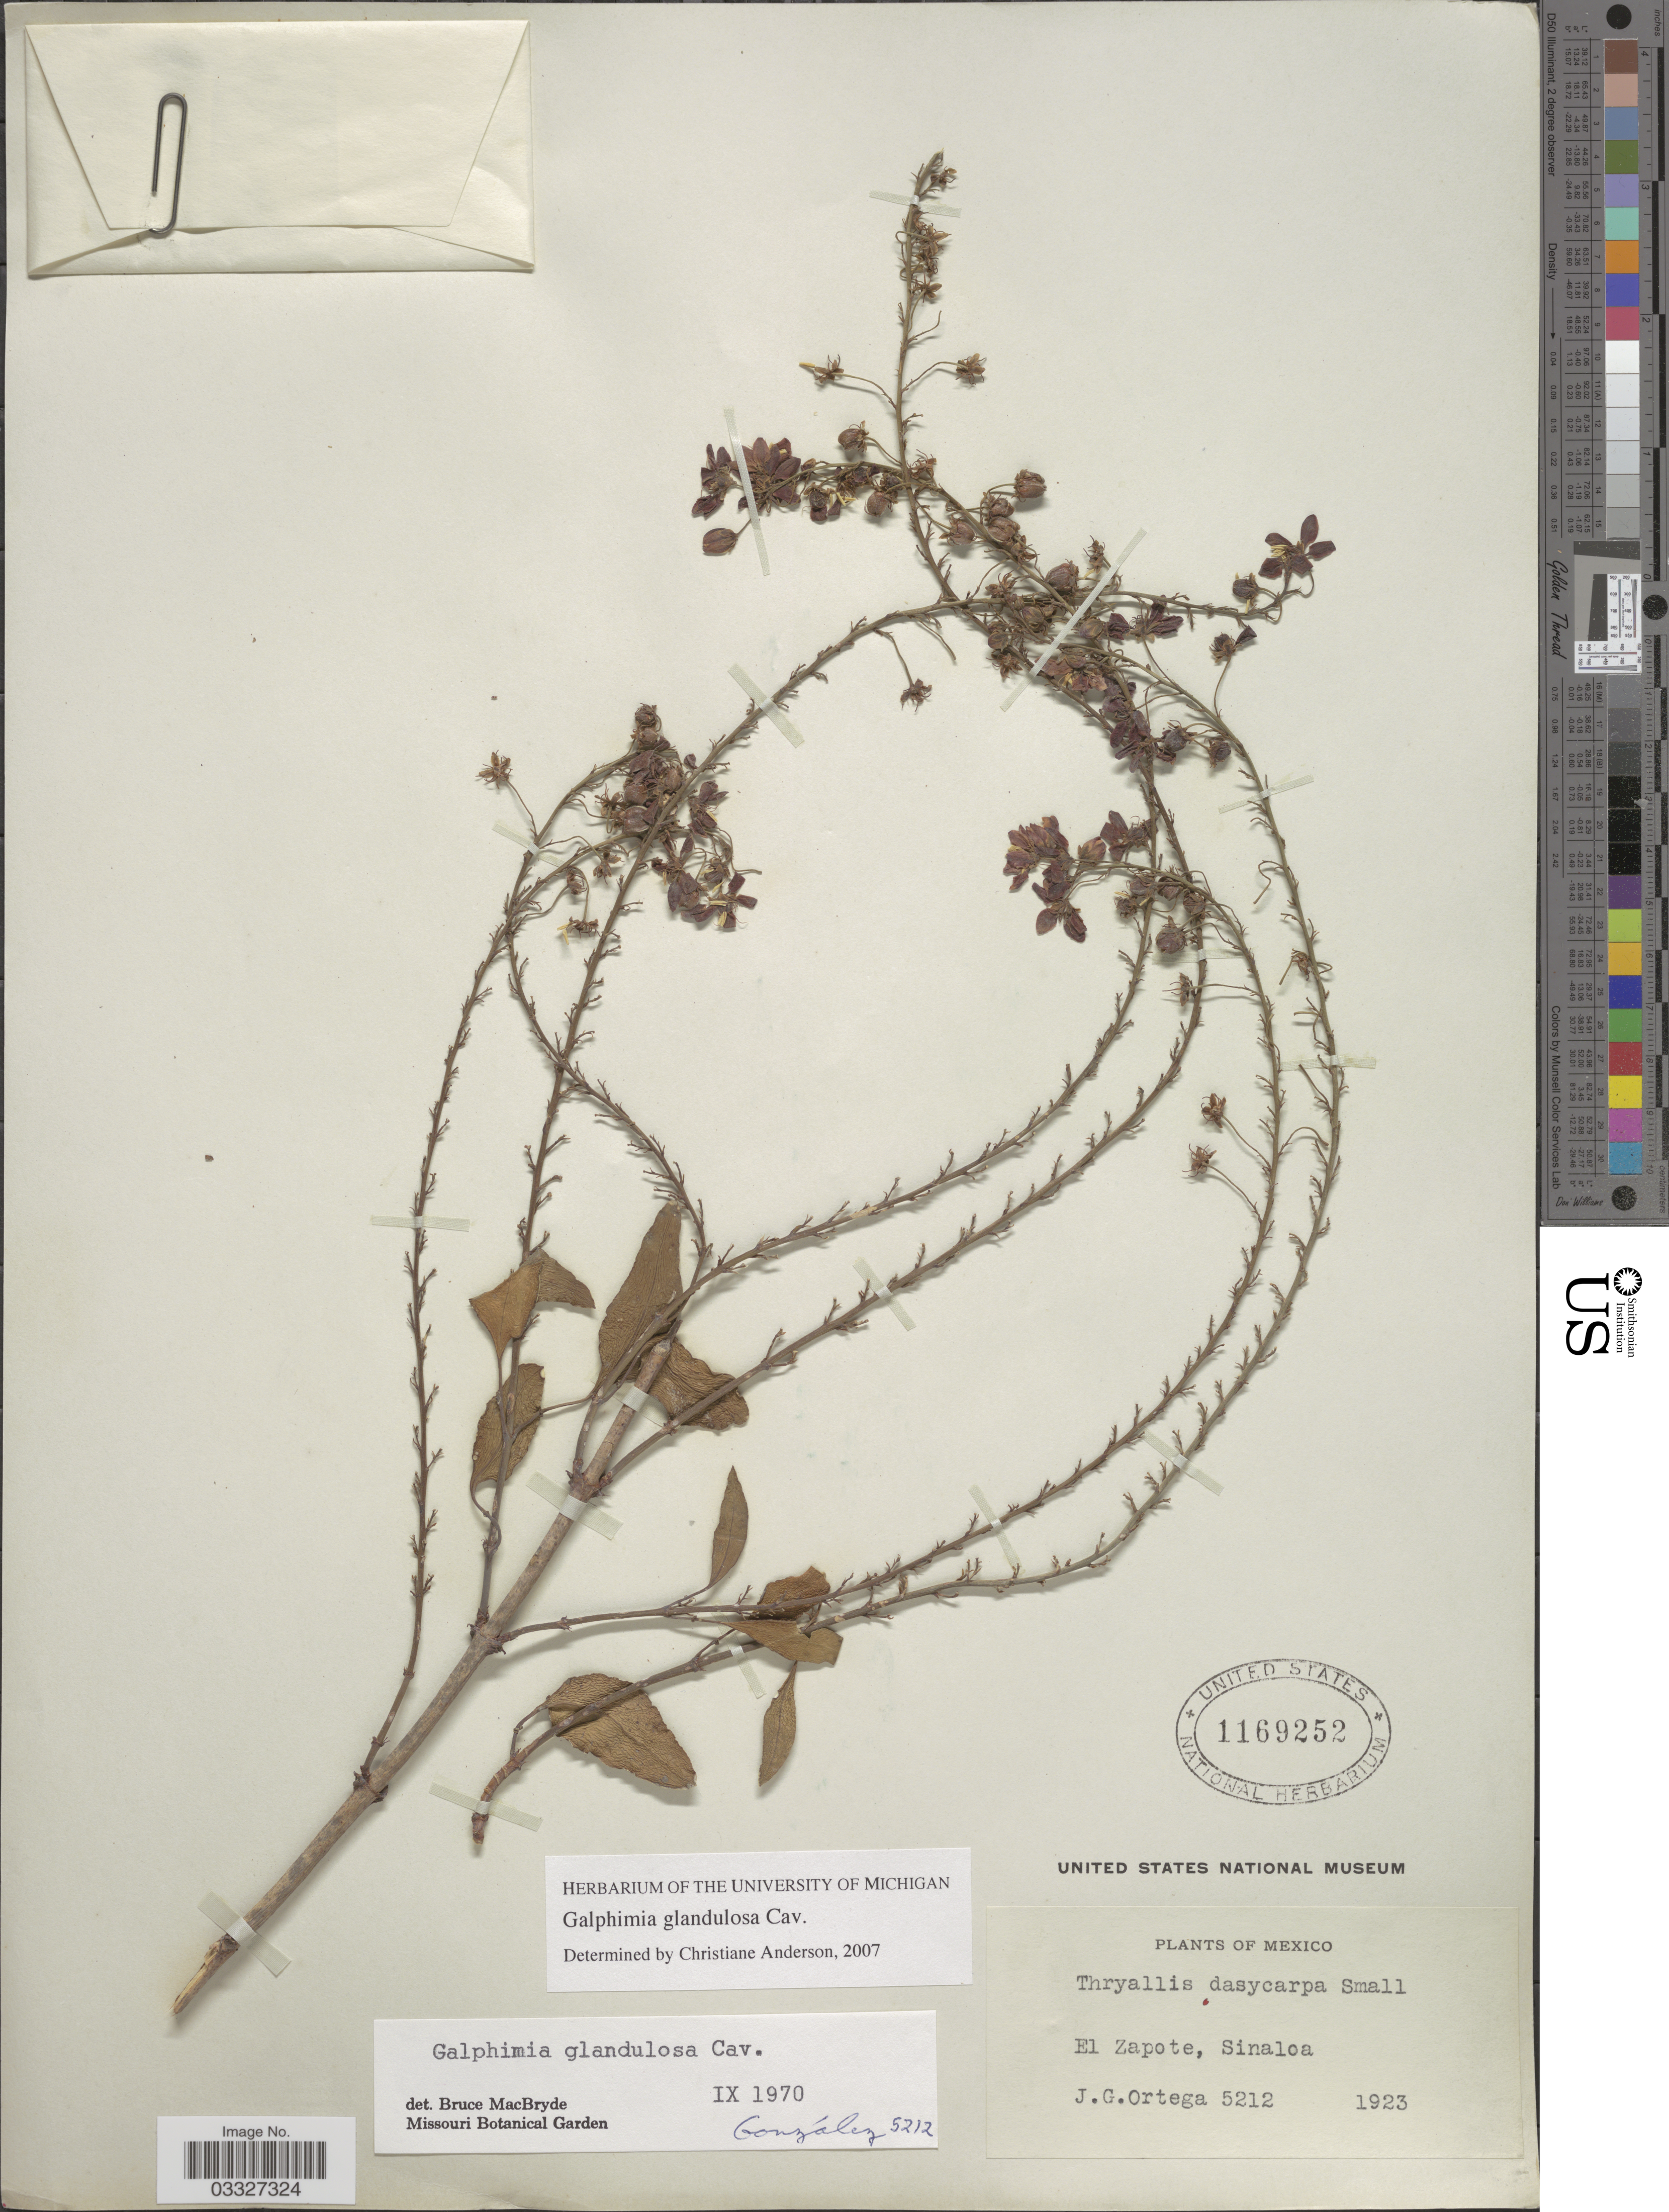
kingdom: Plantae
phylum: Tracheophyta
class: Magnoliopsida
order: Malpighiales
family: Malpighiaceae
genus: Galphimia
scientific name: Galphimia glandulosa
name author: Cav.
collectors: J. Ortega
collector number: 5212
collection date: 1923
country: Mexico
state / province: Sinaloa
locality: El Zapote.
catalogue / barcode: US 1169252